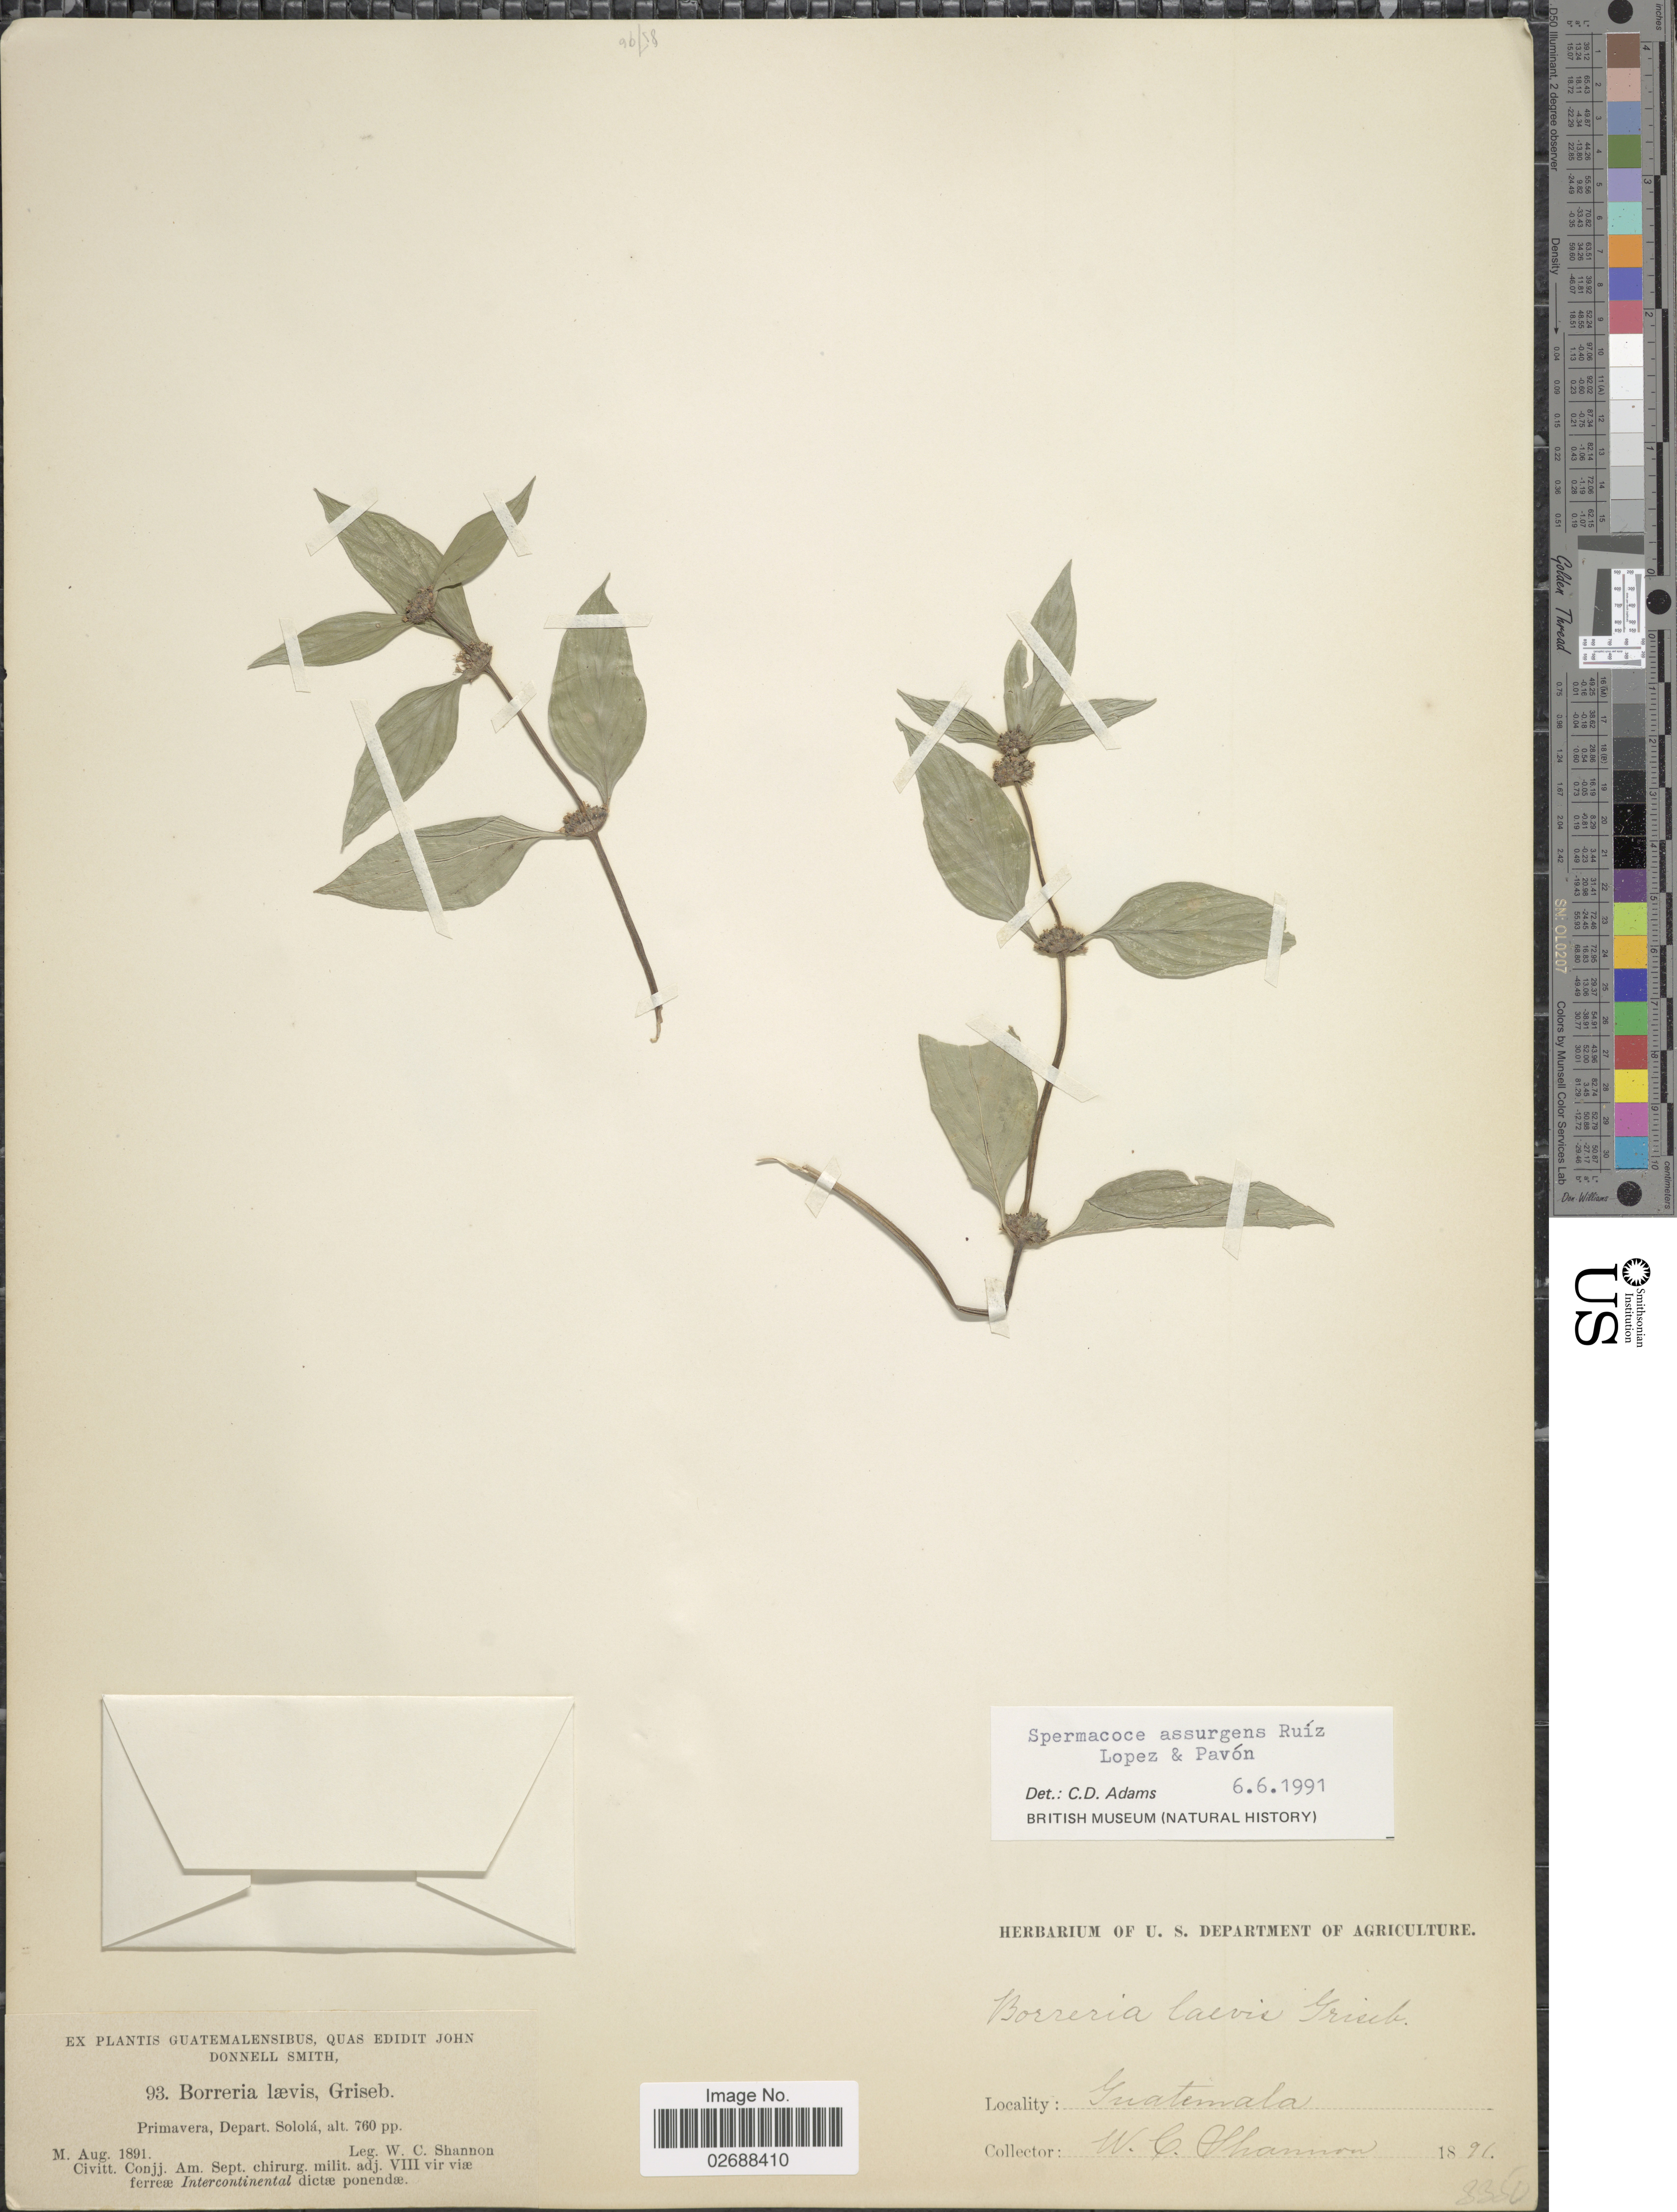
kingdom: Plantae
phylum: Tracheophyta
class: Magnoliopsida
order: Gentianales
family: Rubiaceae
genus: Borreria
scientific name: Borreria assurgens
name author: (Ruiz & Pav.) Griseb.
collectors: W. C. Shannon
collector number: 93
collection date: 1891-08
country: Guatemala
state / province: Sololá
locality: Primavera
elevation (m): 232